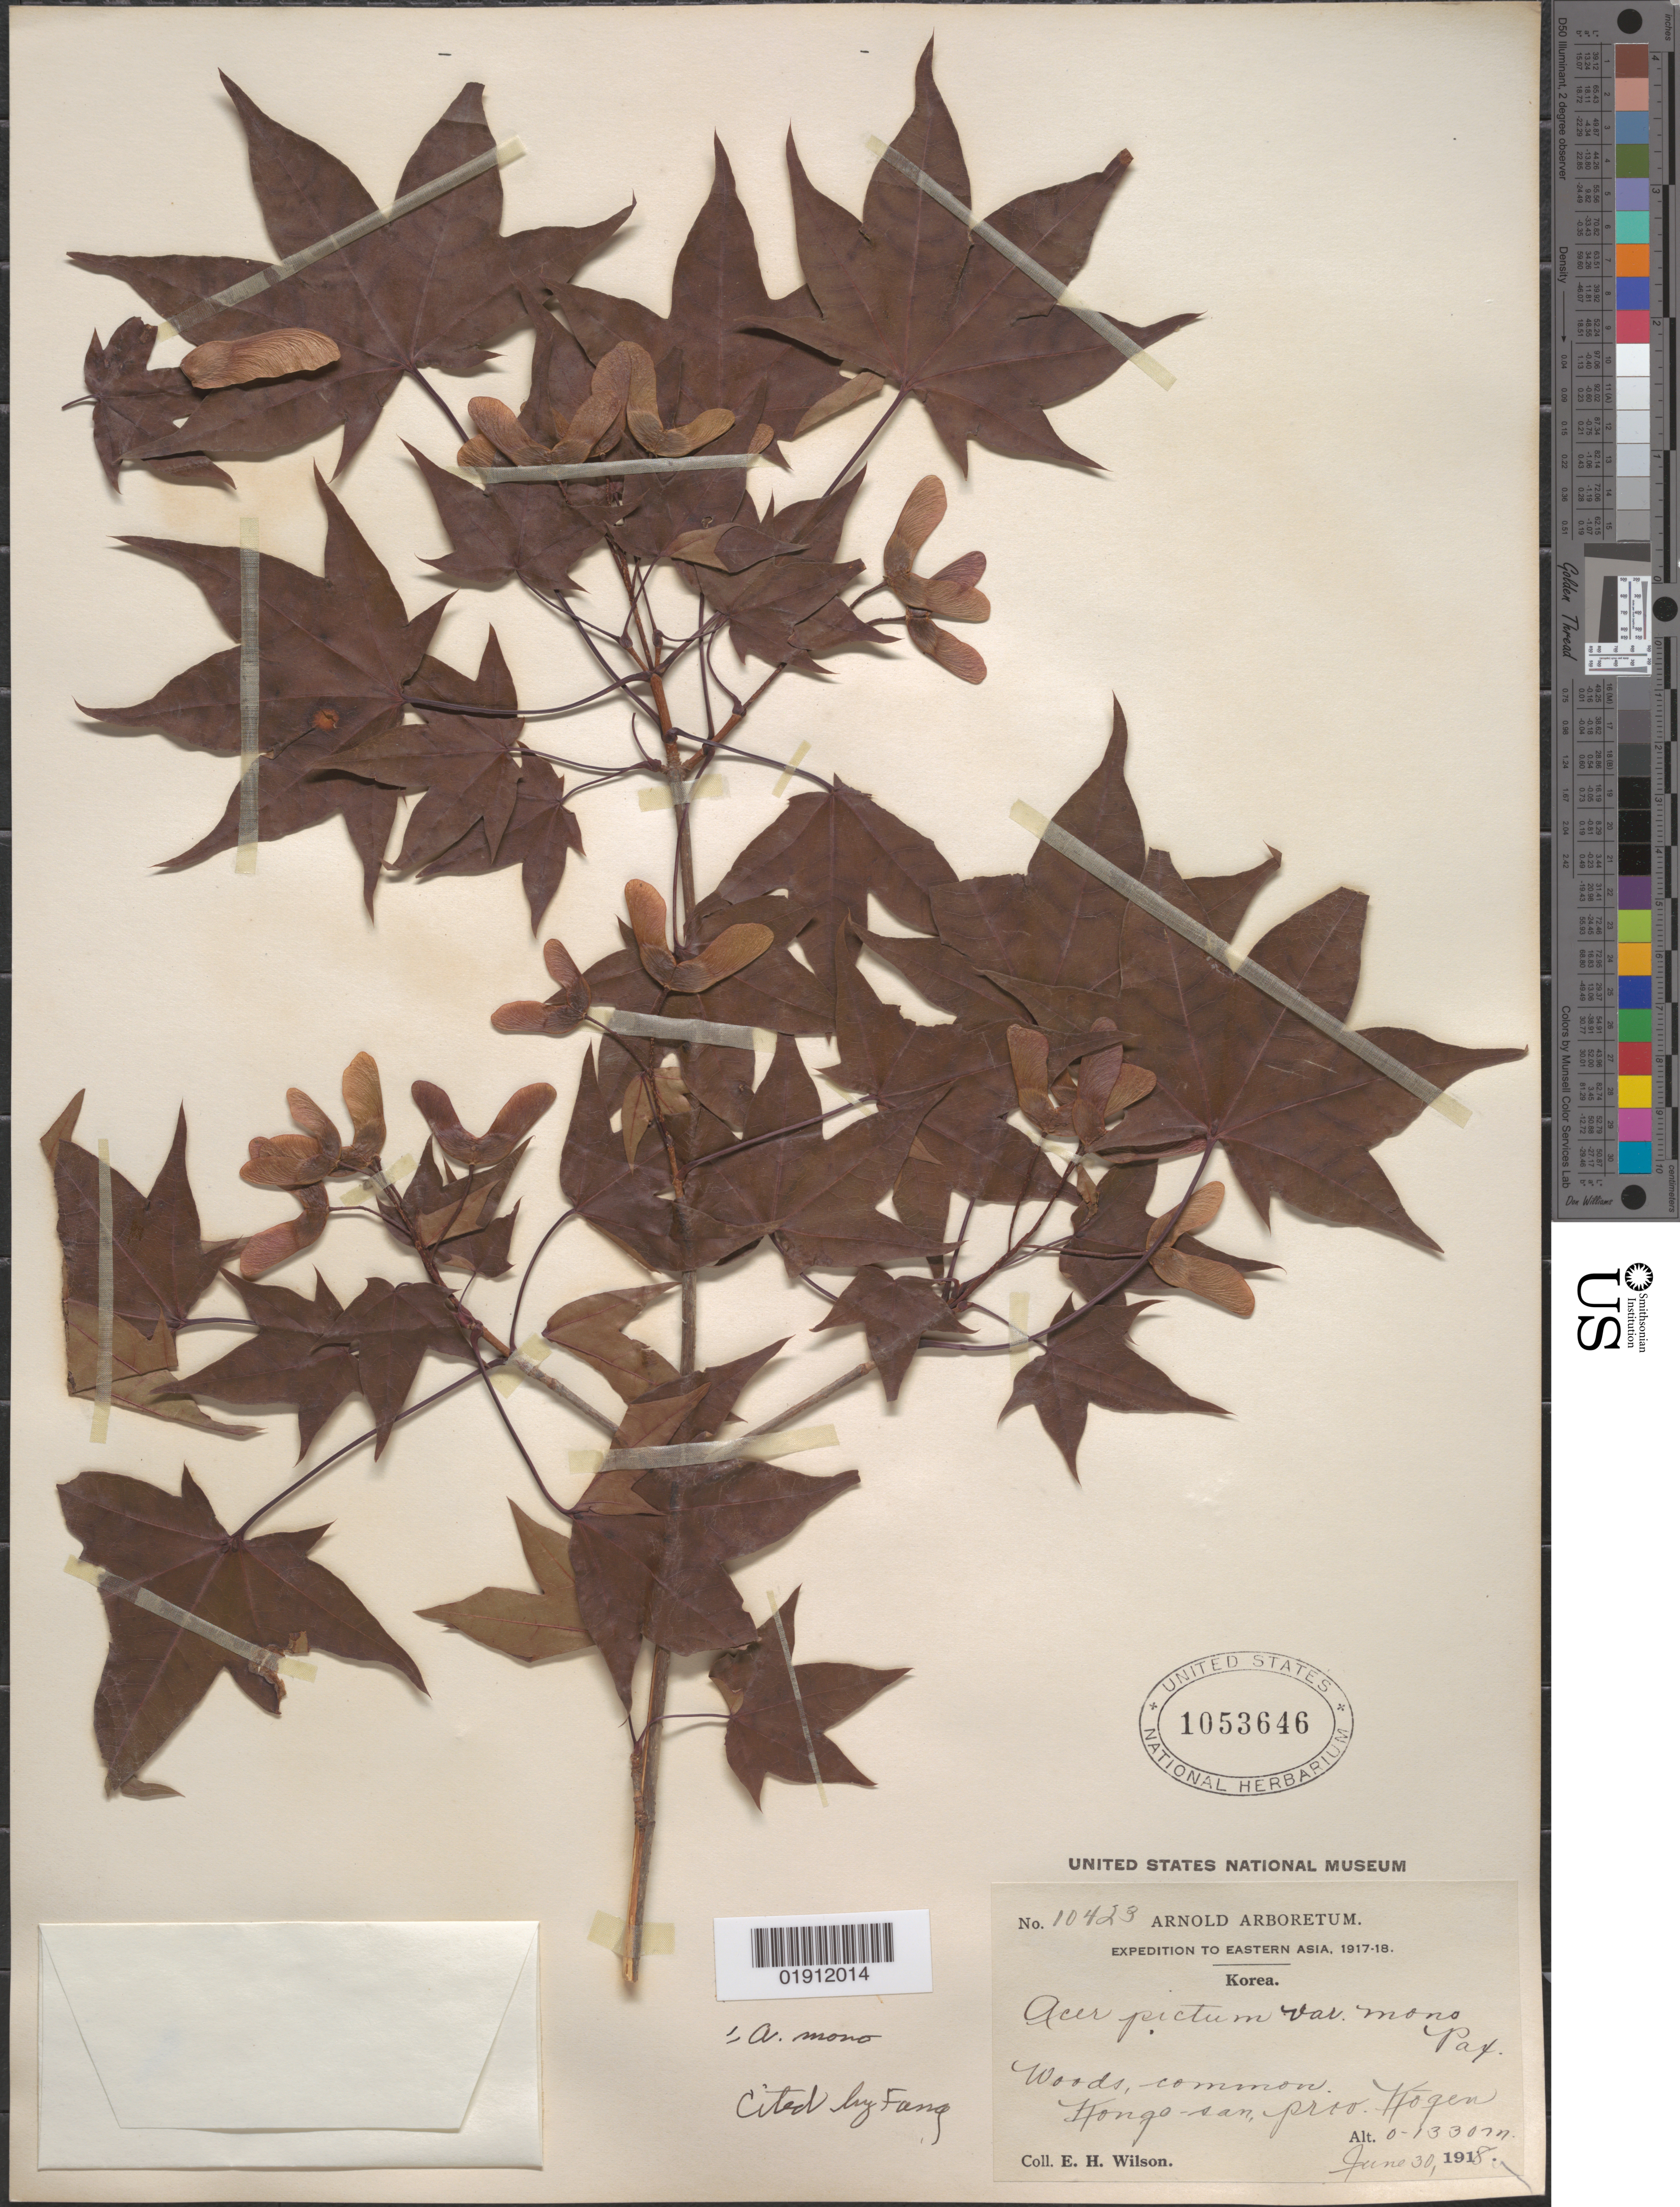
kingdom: Plantae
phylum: Tracheophyta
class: Magnoliopsida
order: Sapindales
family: Sapindaceae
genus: Acer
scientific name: Acer cappadocicum subsp. truncatum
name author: (Bunge) A.E. Murray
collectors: E. H. Wilson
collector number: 10423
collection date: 1918-06-30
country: North Korea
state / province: Kangwon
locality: Prov. Kogen, [Kangwŏn-do], Kango-san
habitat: Woods, common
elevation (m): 0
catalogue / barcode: US 1053646